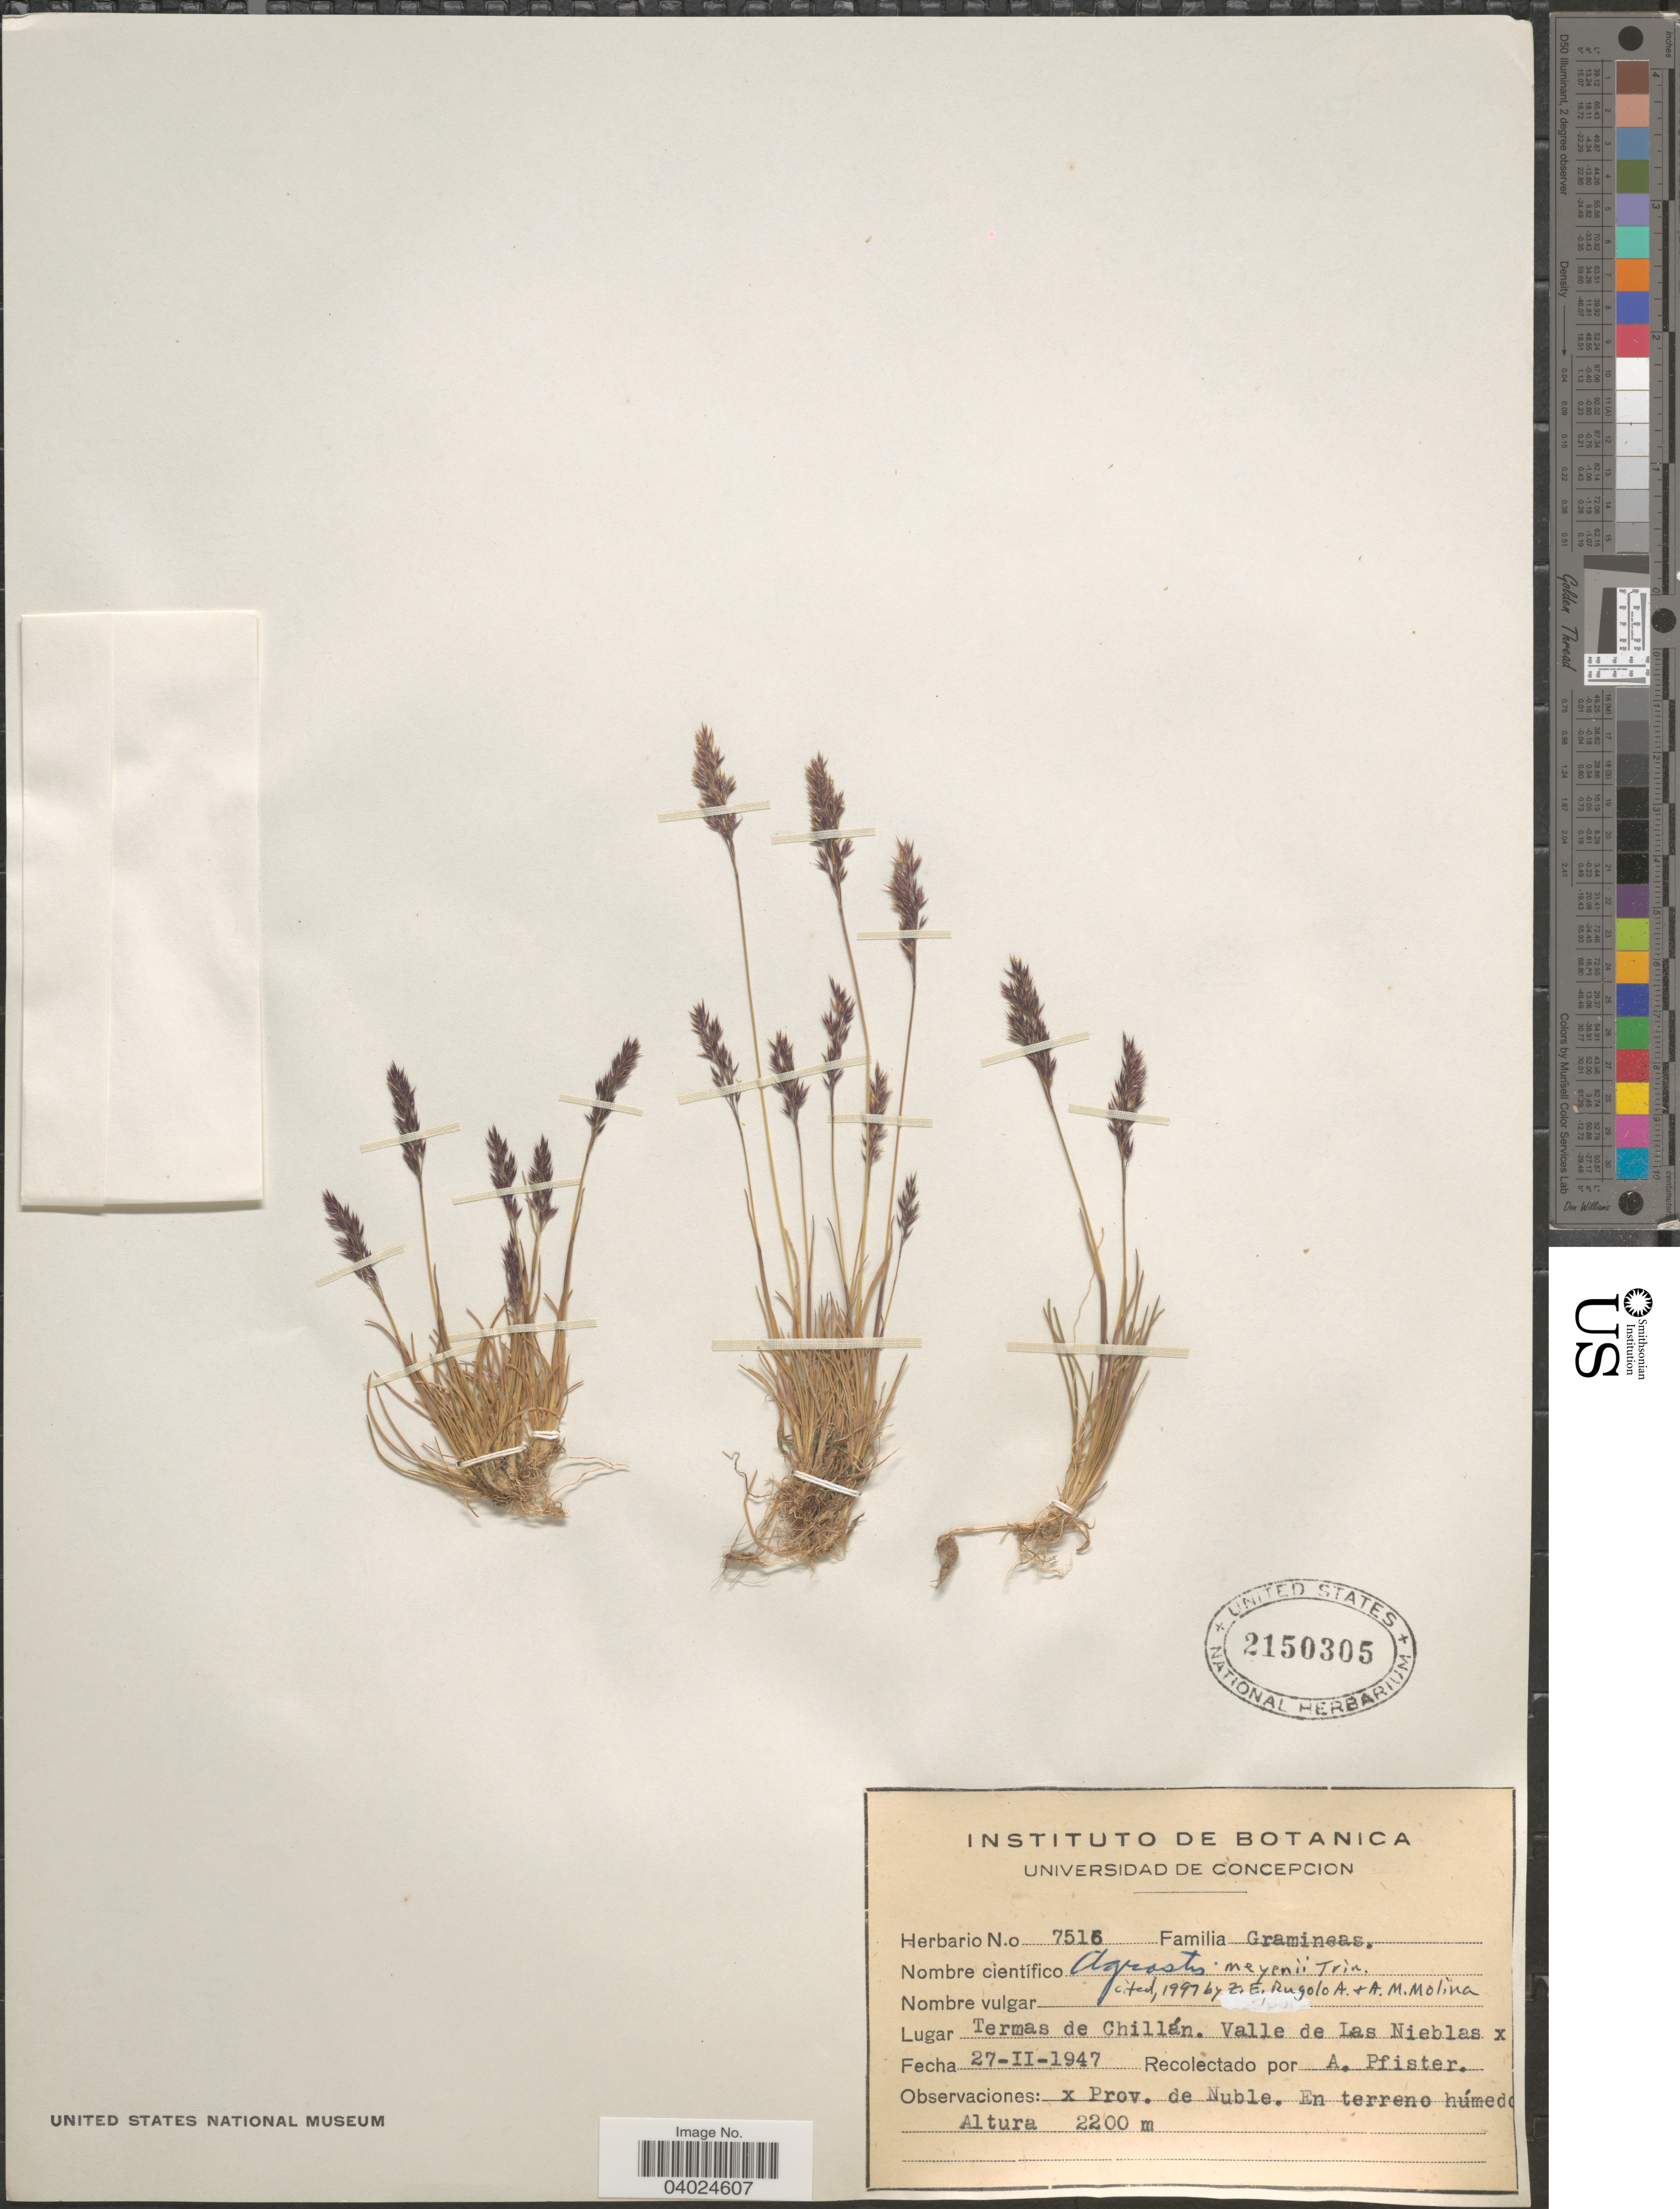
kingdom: Plantae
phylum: Tracheophyta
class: Liliopsida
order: Poales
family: Poaceae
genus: Agrostis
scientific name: Agrostis meyenii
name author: Trin.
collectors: A. Pfister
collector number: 7515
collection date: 1947-02-27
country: Paraguay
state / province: Concepcion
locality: Termas de Chillán. Valle de Las Nieblas. Prov. de Nuble. En terreno húmedo.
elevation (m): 2200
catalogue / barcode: US 2150305